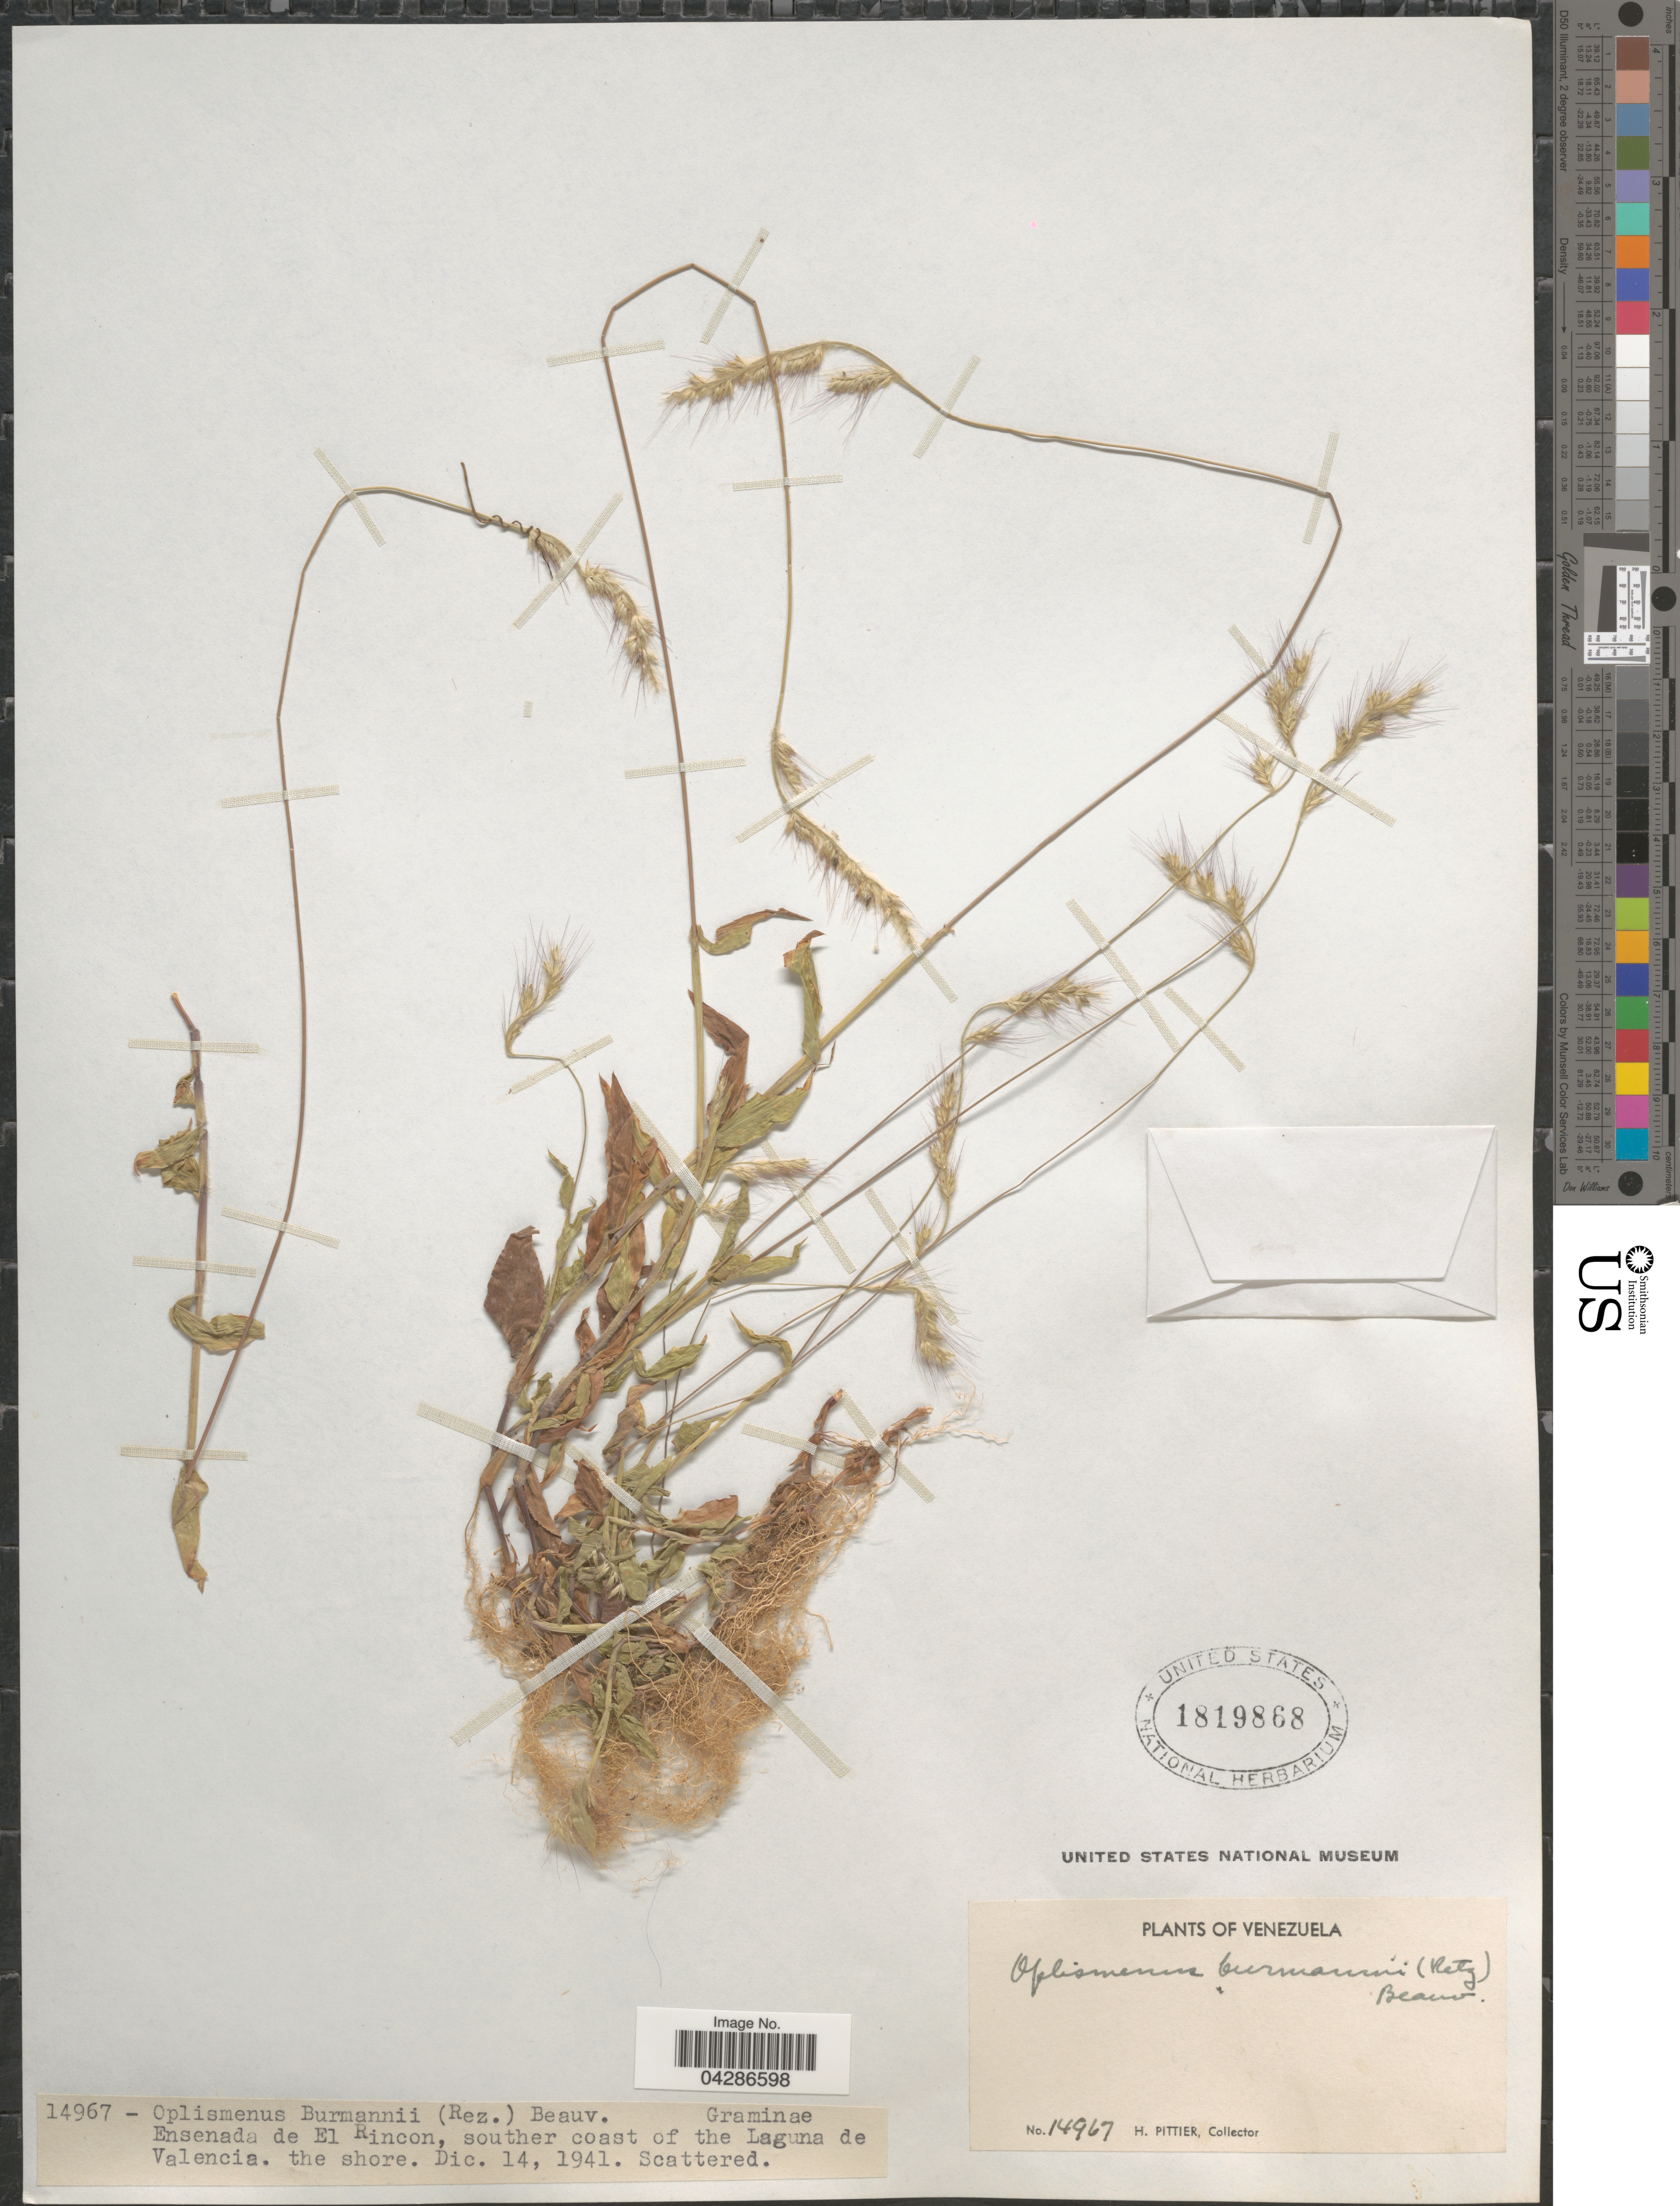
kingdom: Plantae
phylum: Tracheophyta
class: Liliopsida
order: Poales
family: Poaceae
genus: Oplismenus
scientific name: Oplismenus burmannii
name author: (Retz.) P. Beauv.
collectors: H. F. Pittier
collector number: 14967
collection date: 1941-12-14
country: Venezuela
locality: Ensenada de El Rincon, souther coast of the Laguna de Valencia.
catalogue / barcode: US 1819868